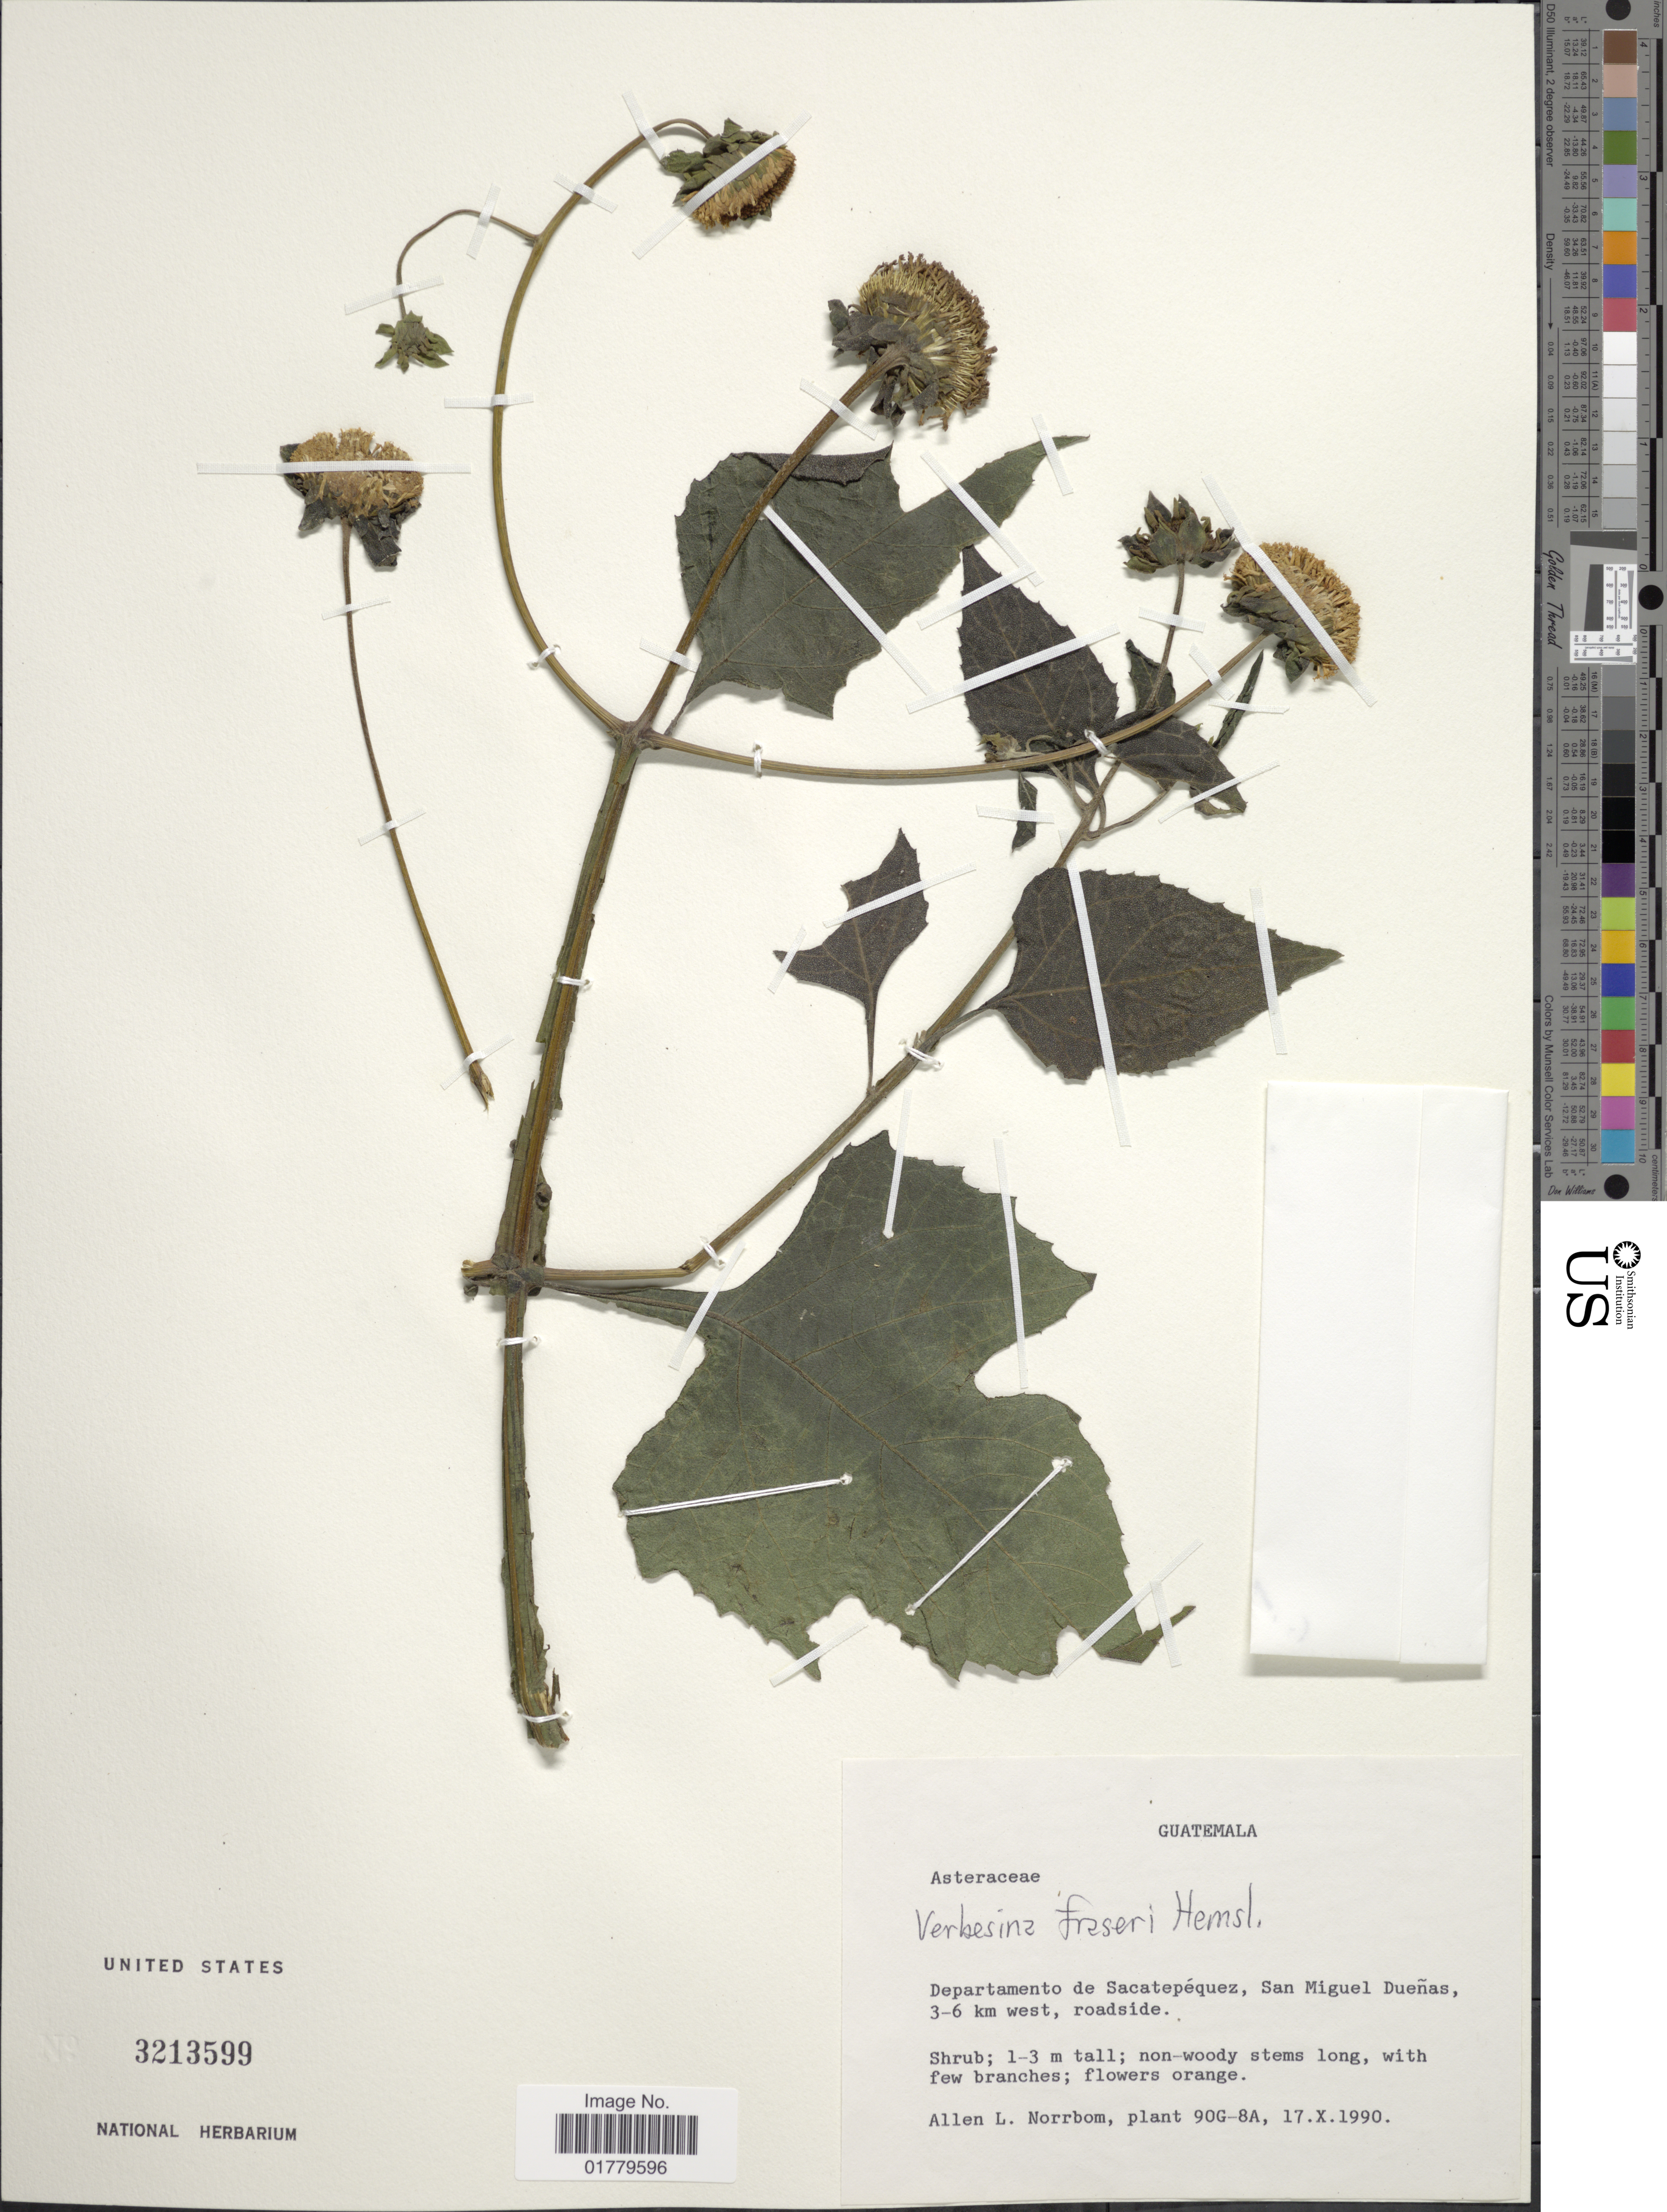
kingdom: Plantae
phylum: Tracheophyta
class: Magnoliopsida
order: Asterales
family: Asteraceae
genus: Verbesina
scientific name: Verbesina fraseri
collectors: A. L. Norrbom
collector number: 90G-8A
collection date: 1990-10-17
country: Guatemala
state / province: Sacatepéquez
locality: Departamento de Sacatepéquez, San Miguel Dueñas, 3-6 km west, roadside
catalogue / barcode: US 3213599